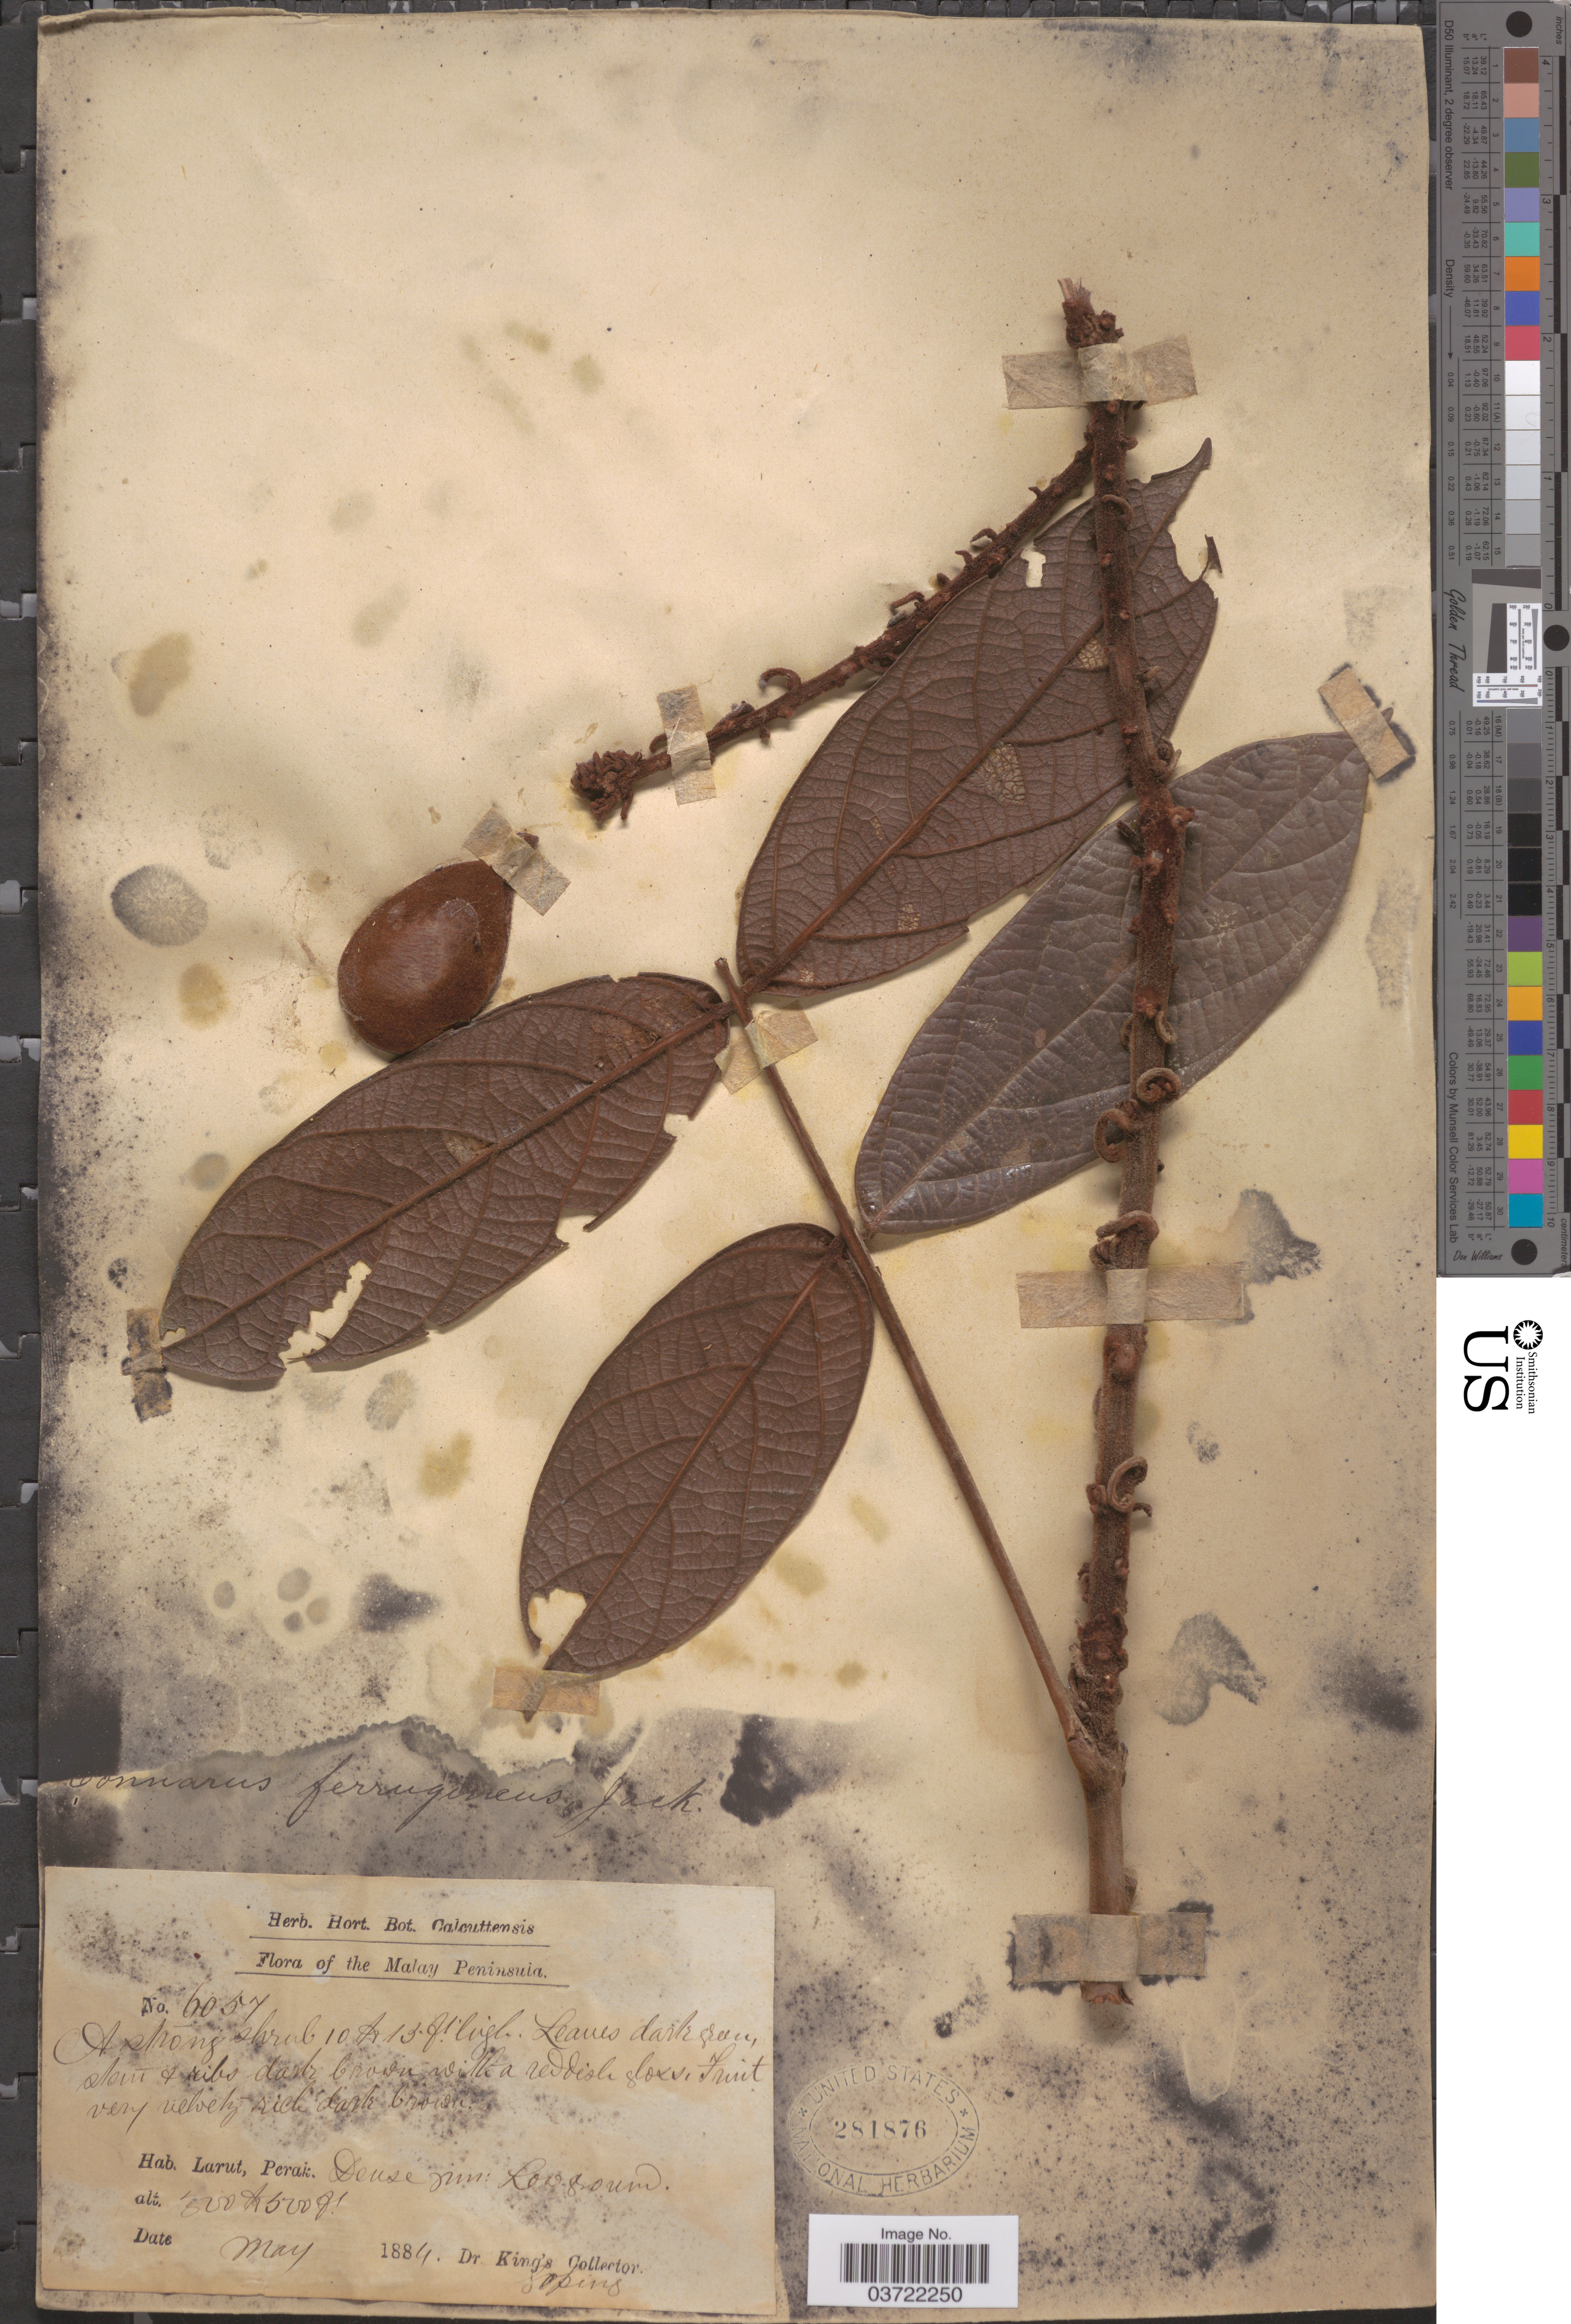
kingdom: Plantae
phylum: Tracheophyta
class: Magnoliopsida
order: Oxalidales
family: Connaraceae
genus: Connarus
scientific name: Connarus ferrugineus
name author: Jack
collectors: Dr. King's collector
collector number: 6057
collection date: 1884-05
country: Malaysia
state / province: Perak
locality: The Malay Peninsula. Larut, Perak. Dense jun. low ground Goping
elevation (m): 91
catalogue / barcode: US 281876